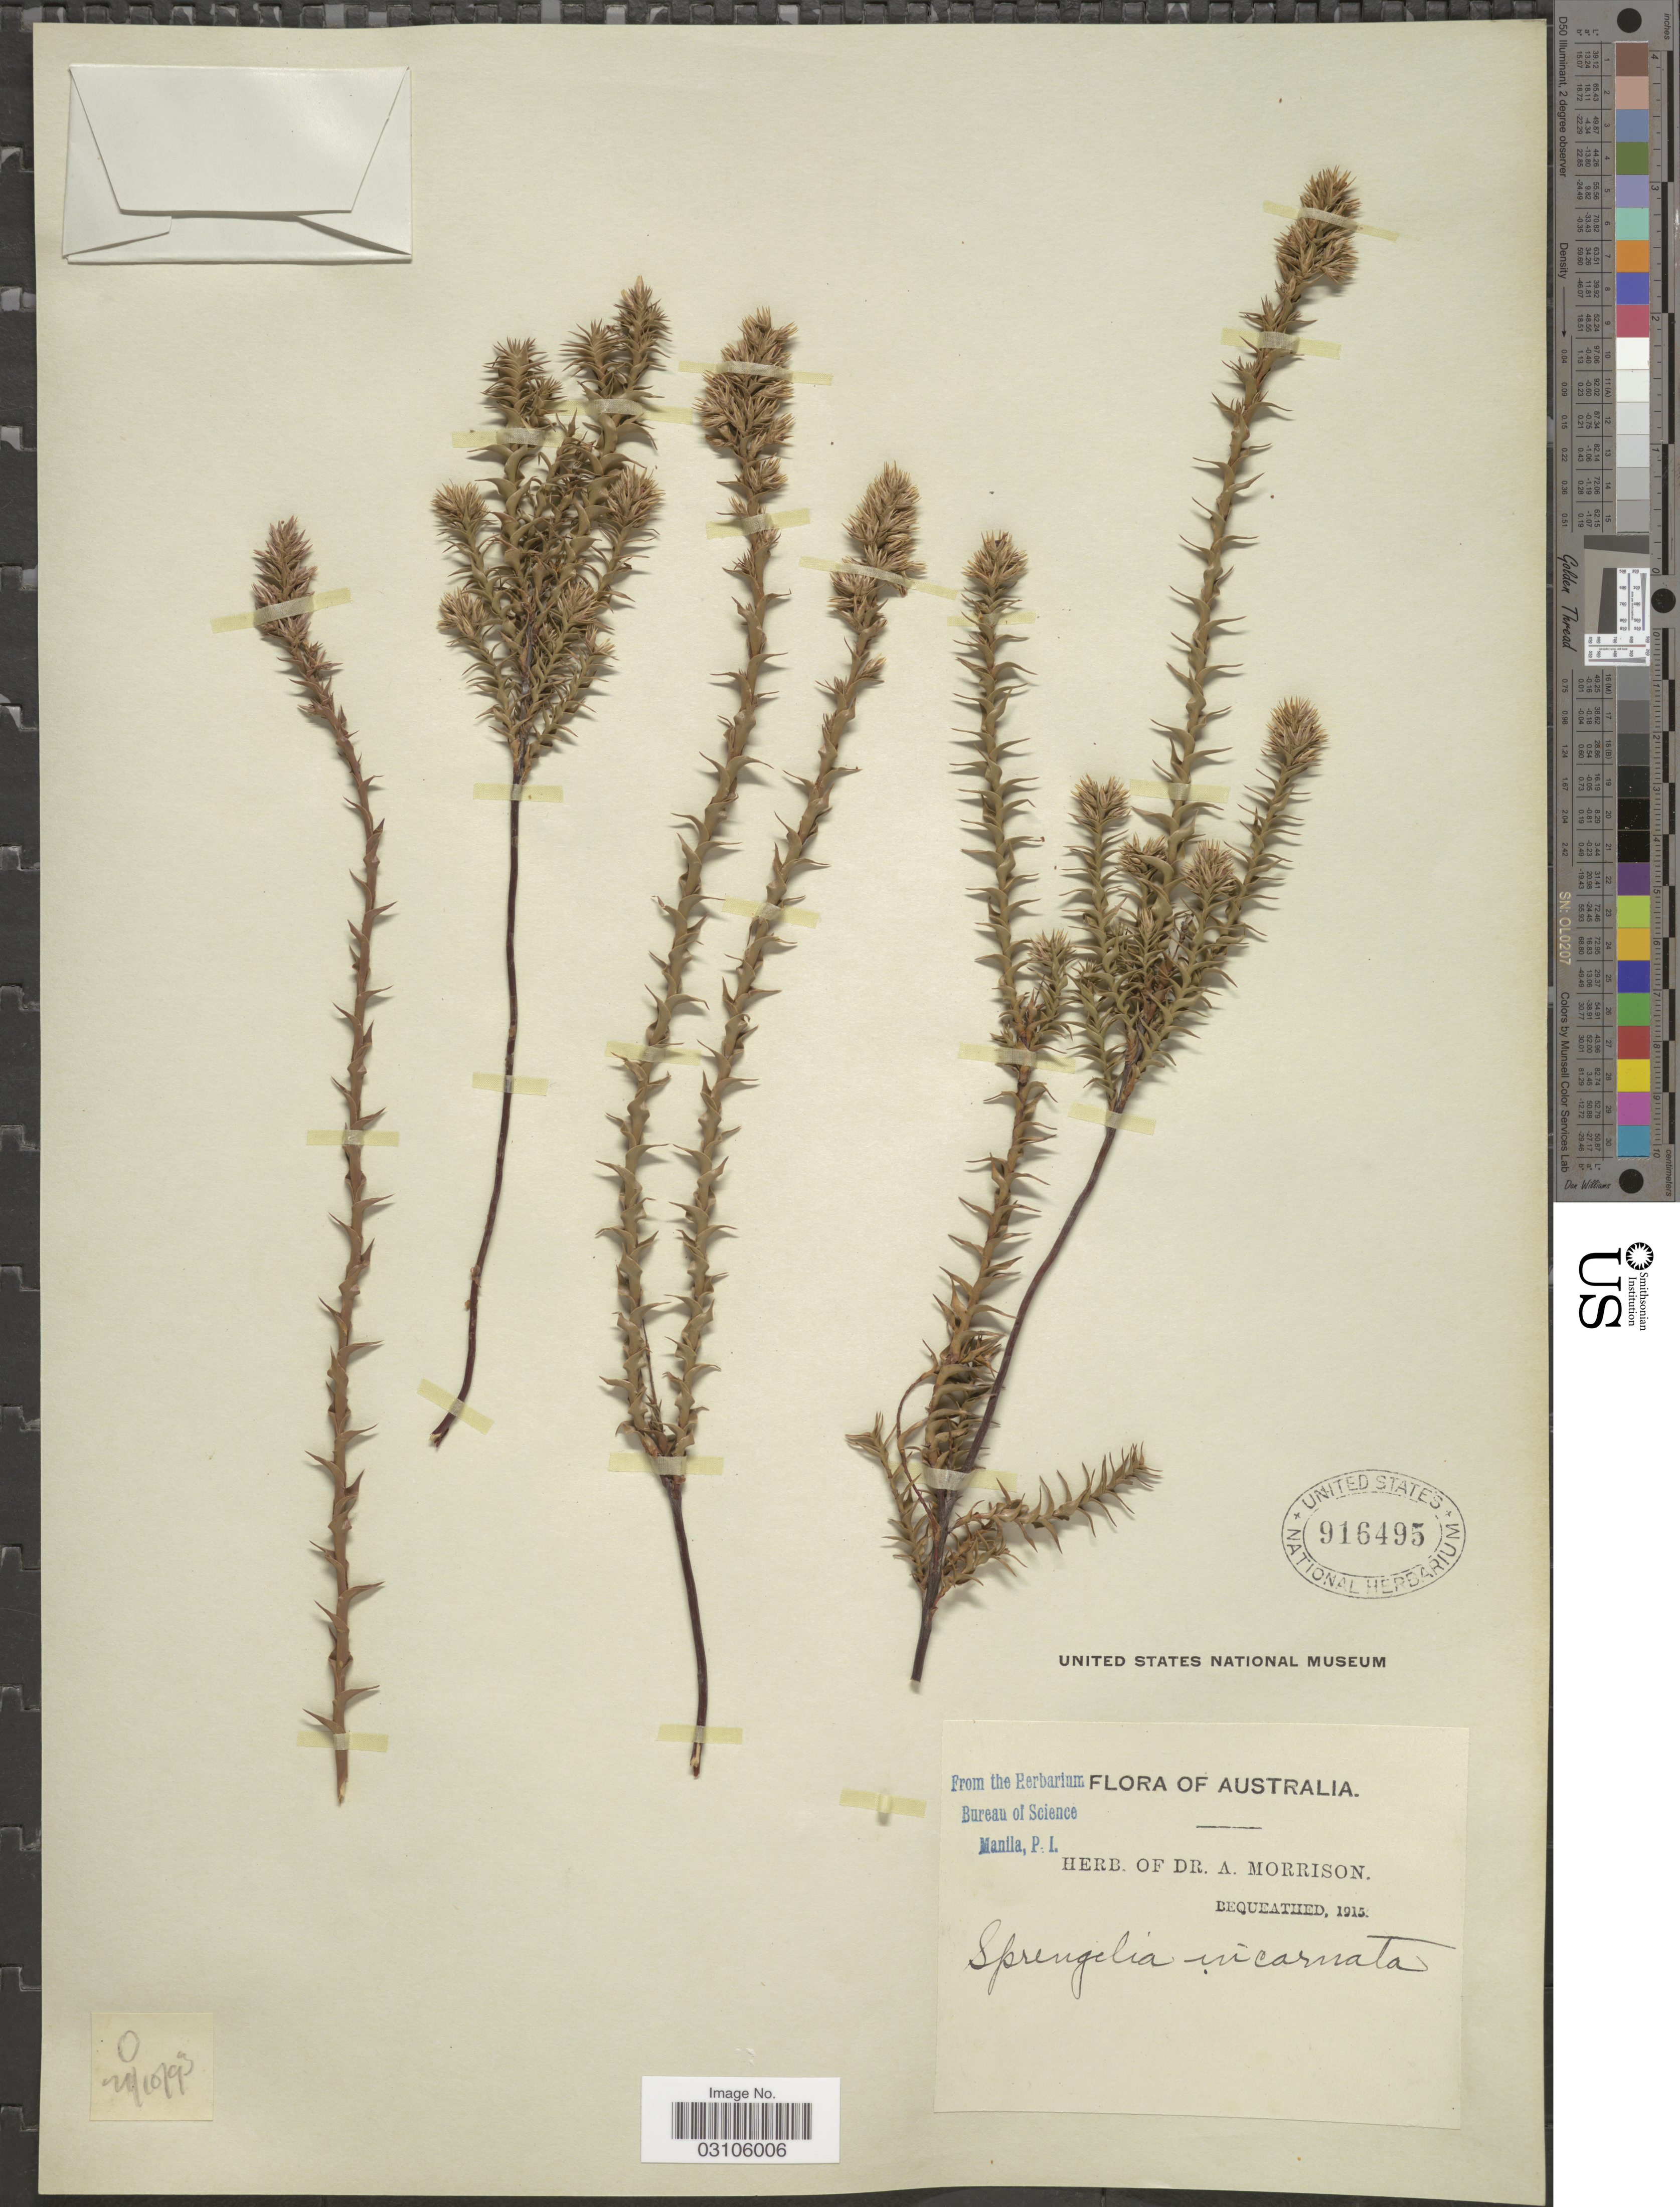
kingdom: Plantae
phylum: Tracheophyta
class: Magnoliopsida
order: Ericales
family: Ericaceae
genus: Sprengelia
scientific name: Sprengelia incarnata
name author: L.S. Sm.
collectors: ex herb. Dr. A. Morrison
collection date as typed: Transcribed d/m/y: 21/10/93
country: Australia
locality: O.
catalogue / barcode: US 916495